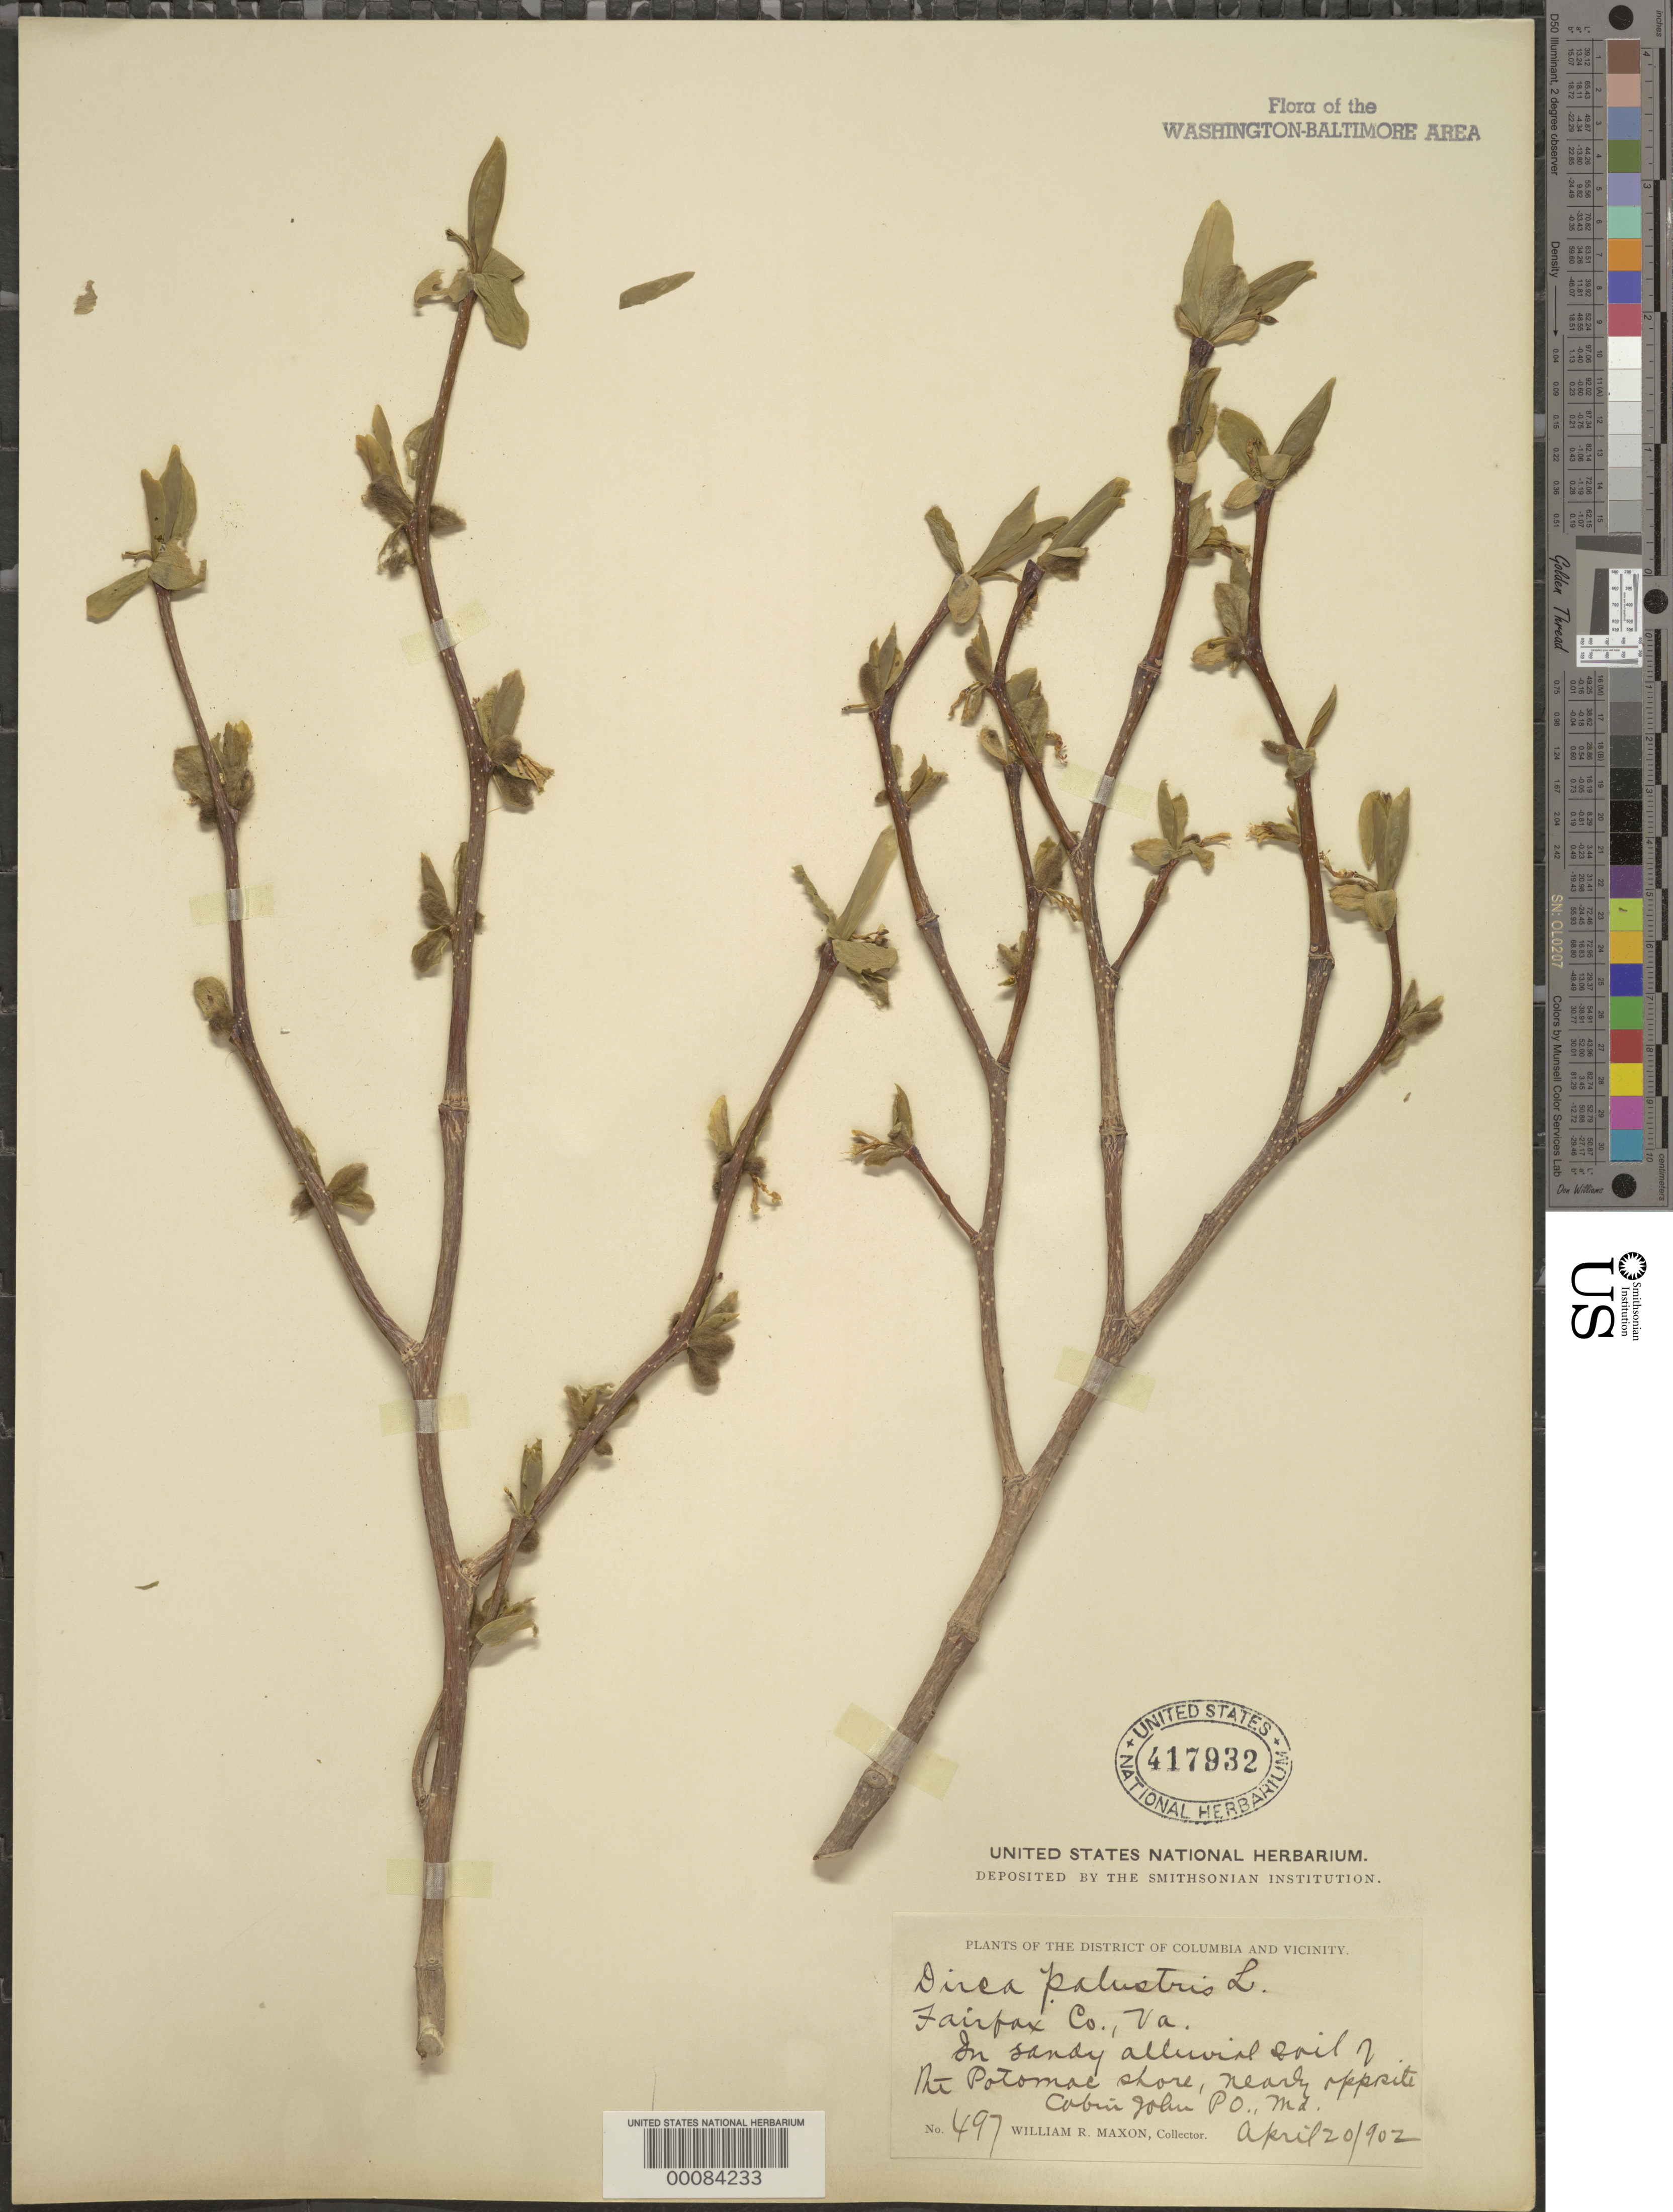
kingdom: Plantae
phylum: Tracheophyta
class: Magnoliopsida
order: Malvales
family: Thymelaeaceae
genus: Dirca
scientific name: Dirca palustris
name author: L.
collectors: W. R. Maxon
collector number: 497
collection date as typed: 20 Apr 1902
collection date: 1902-04-20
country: United States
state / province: Virginia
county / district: Fairfax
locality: Potomac shore Nearly opposite Cabin John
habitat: In sandyalluvial soil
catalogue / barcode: US 417932